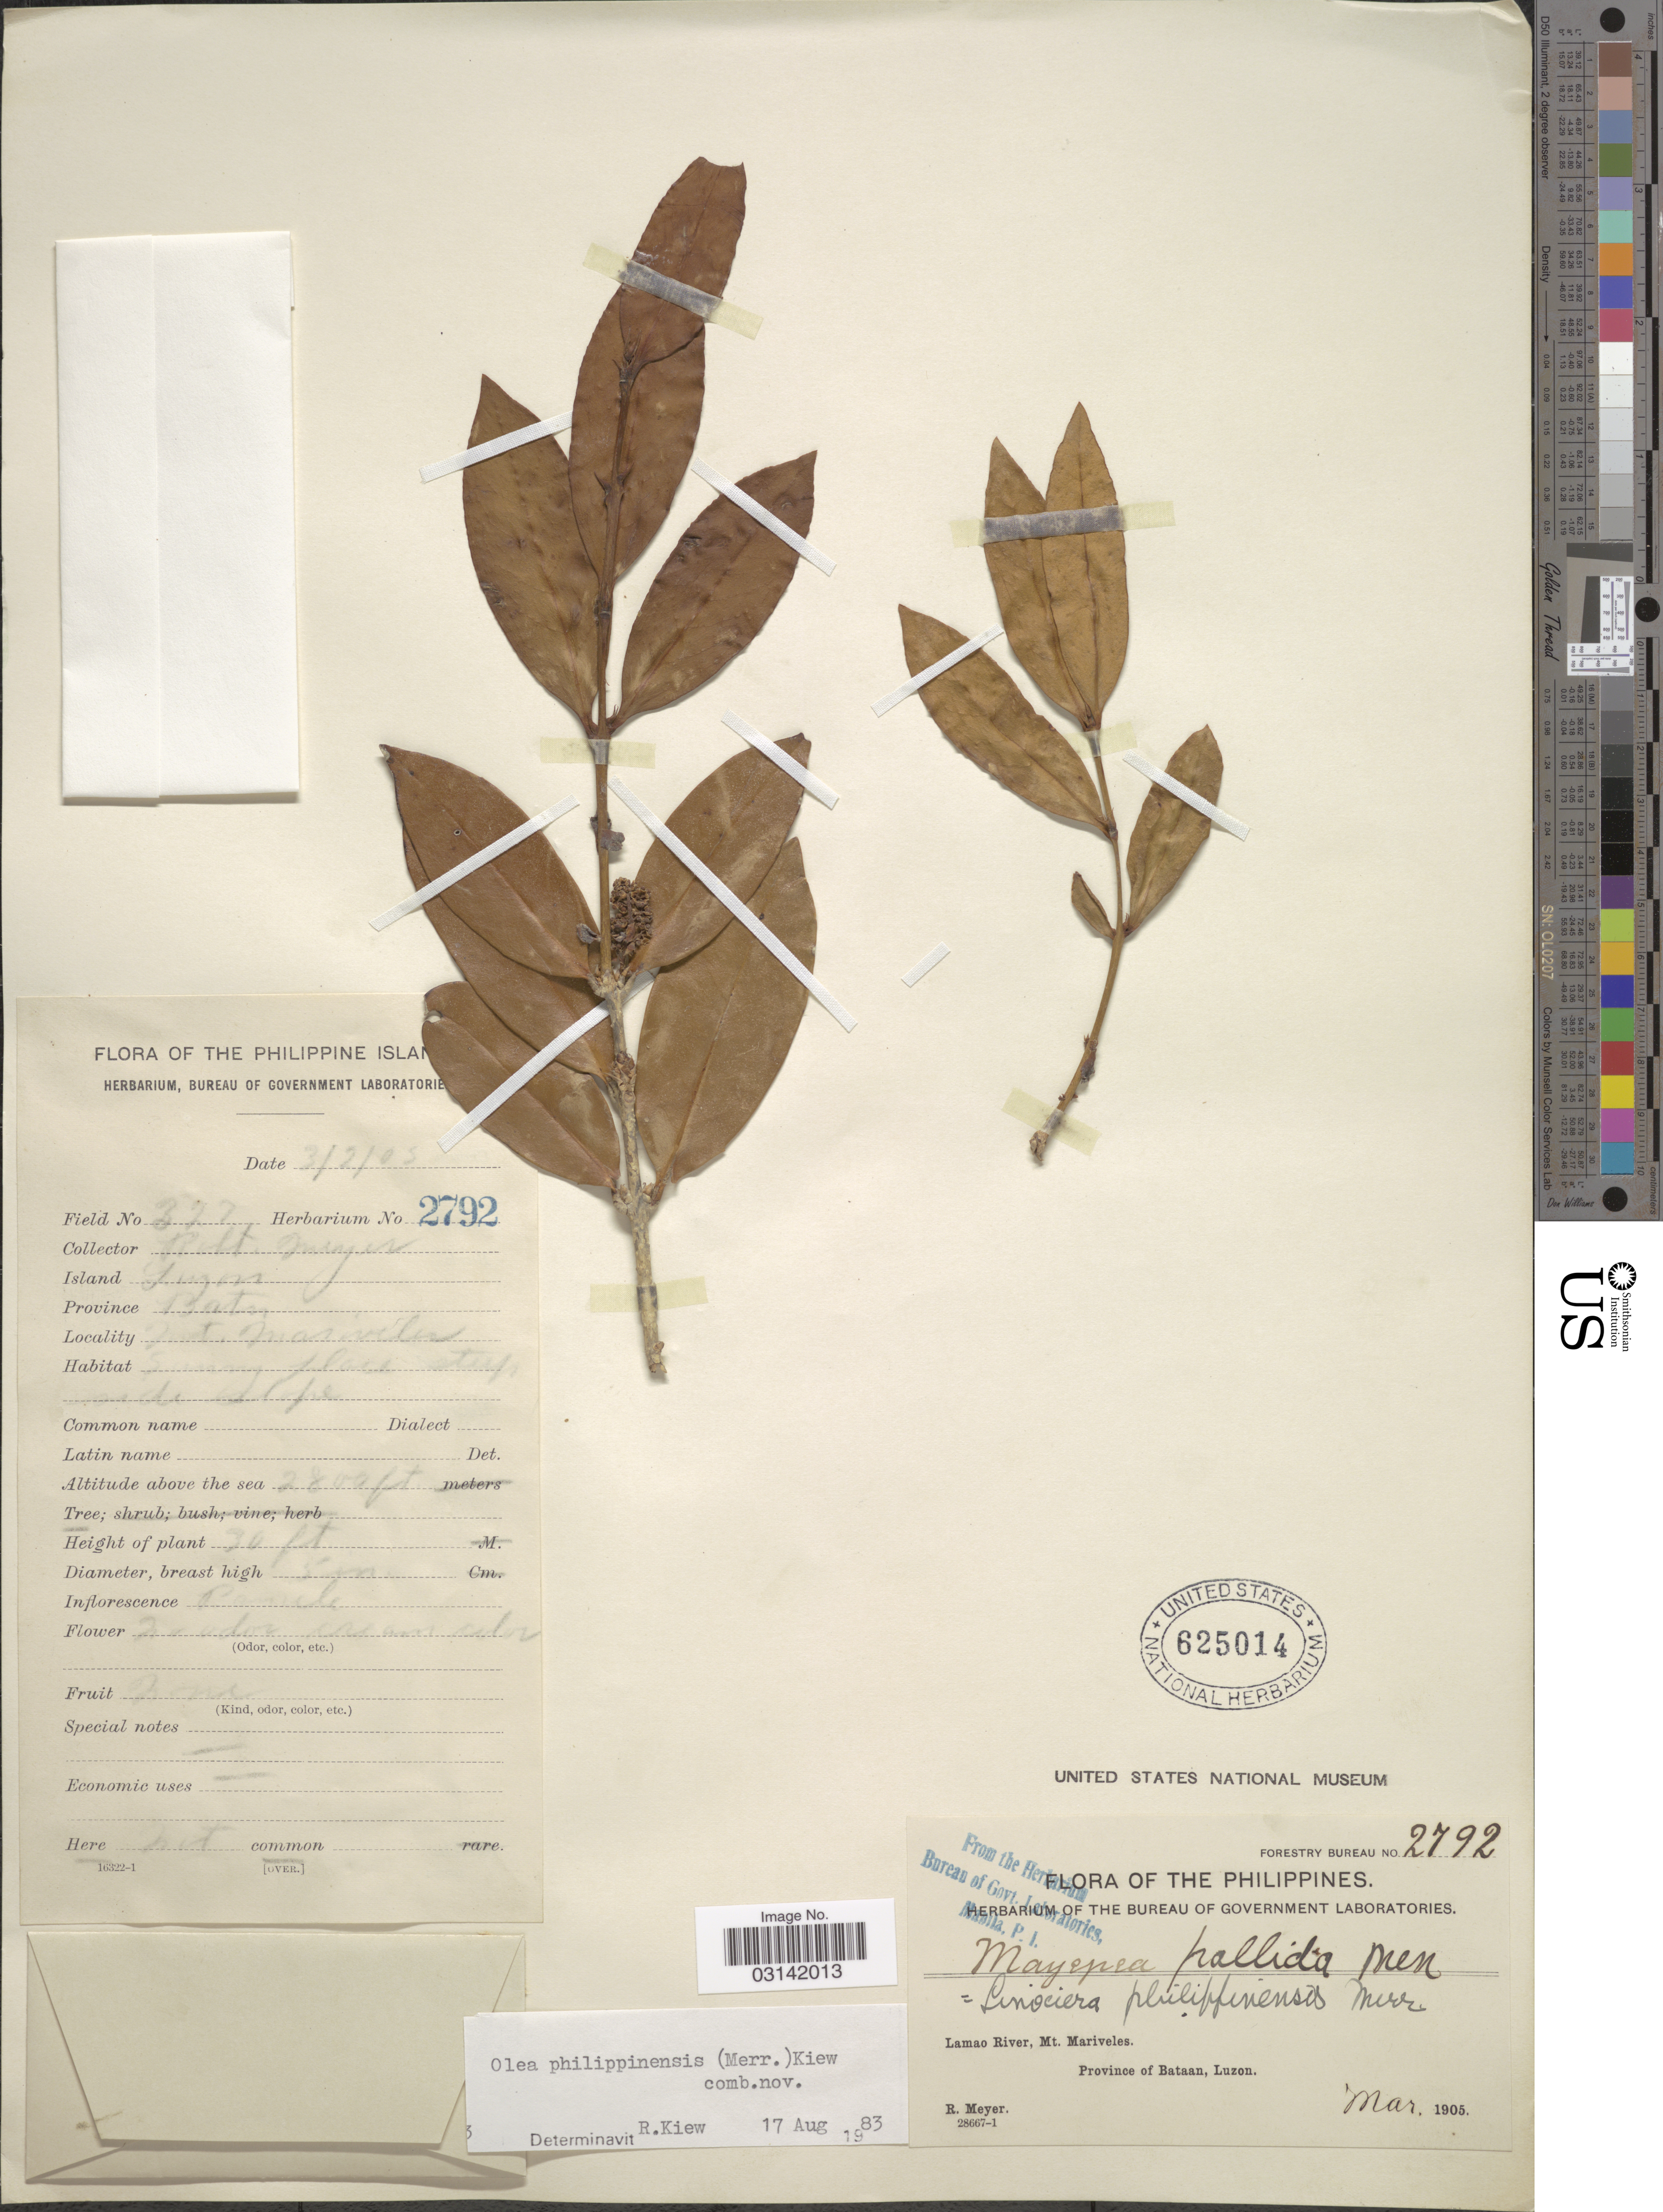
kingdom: Plantae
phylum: Tracheophyta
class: Magnoliopsida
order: Lamiales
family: Oleaceae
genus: Tetrapilus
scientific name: Tetrapilus borneensis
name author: (Boerl.) de Juana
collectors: R. Meyer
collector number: Forestry Bureau 2792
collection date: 1905-03-02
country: Philippines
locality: Lamao River, Mt. Mariveles. Province of Bataan, Island Luzon.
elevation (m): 853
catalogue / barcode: US 625014